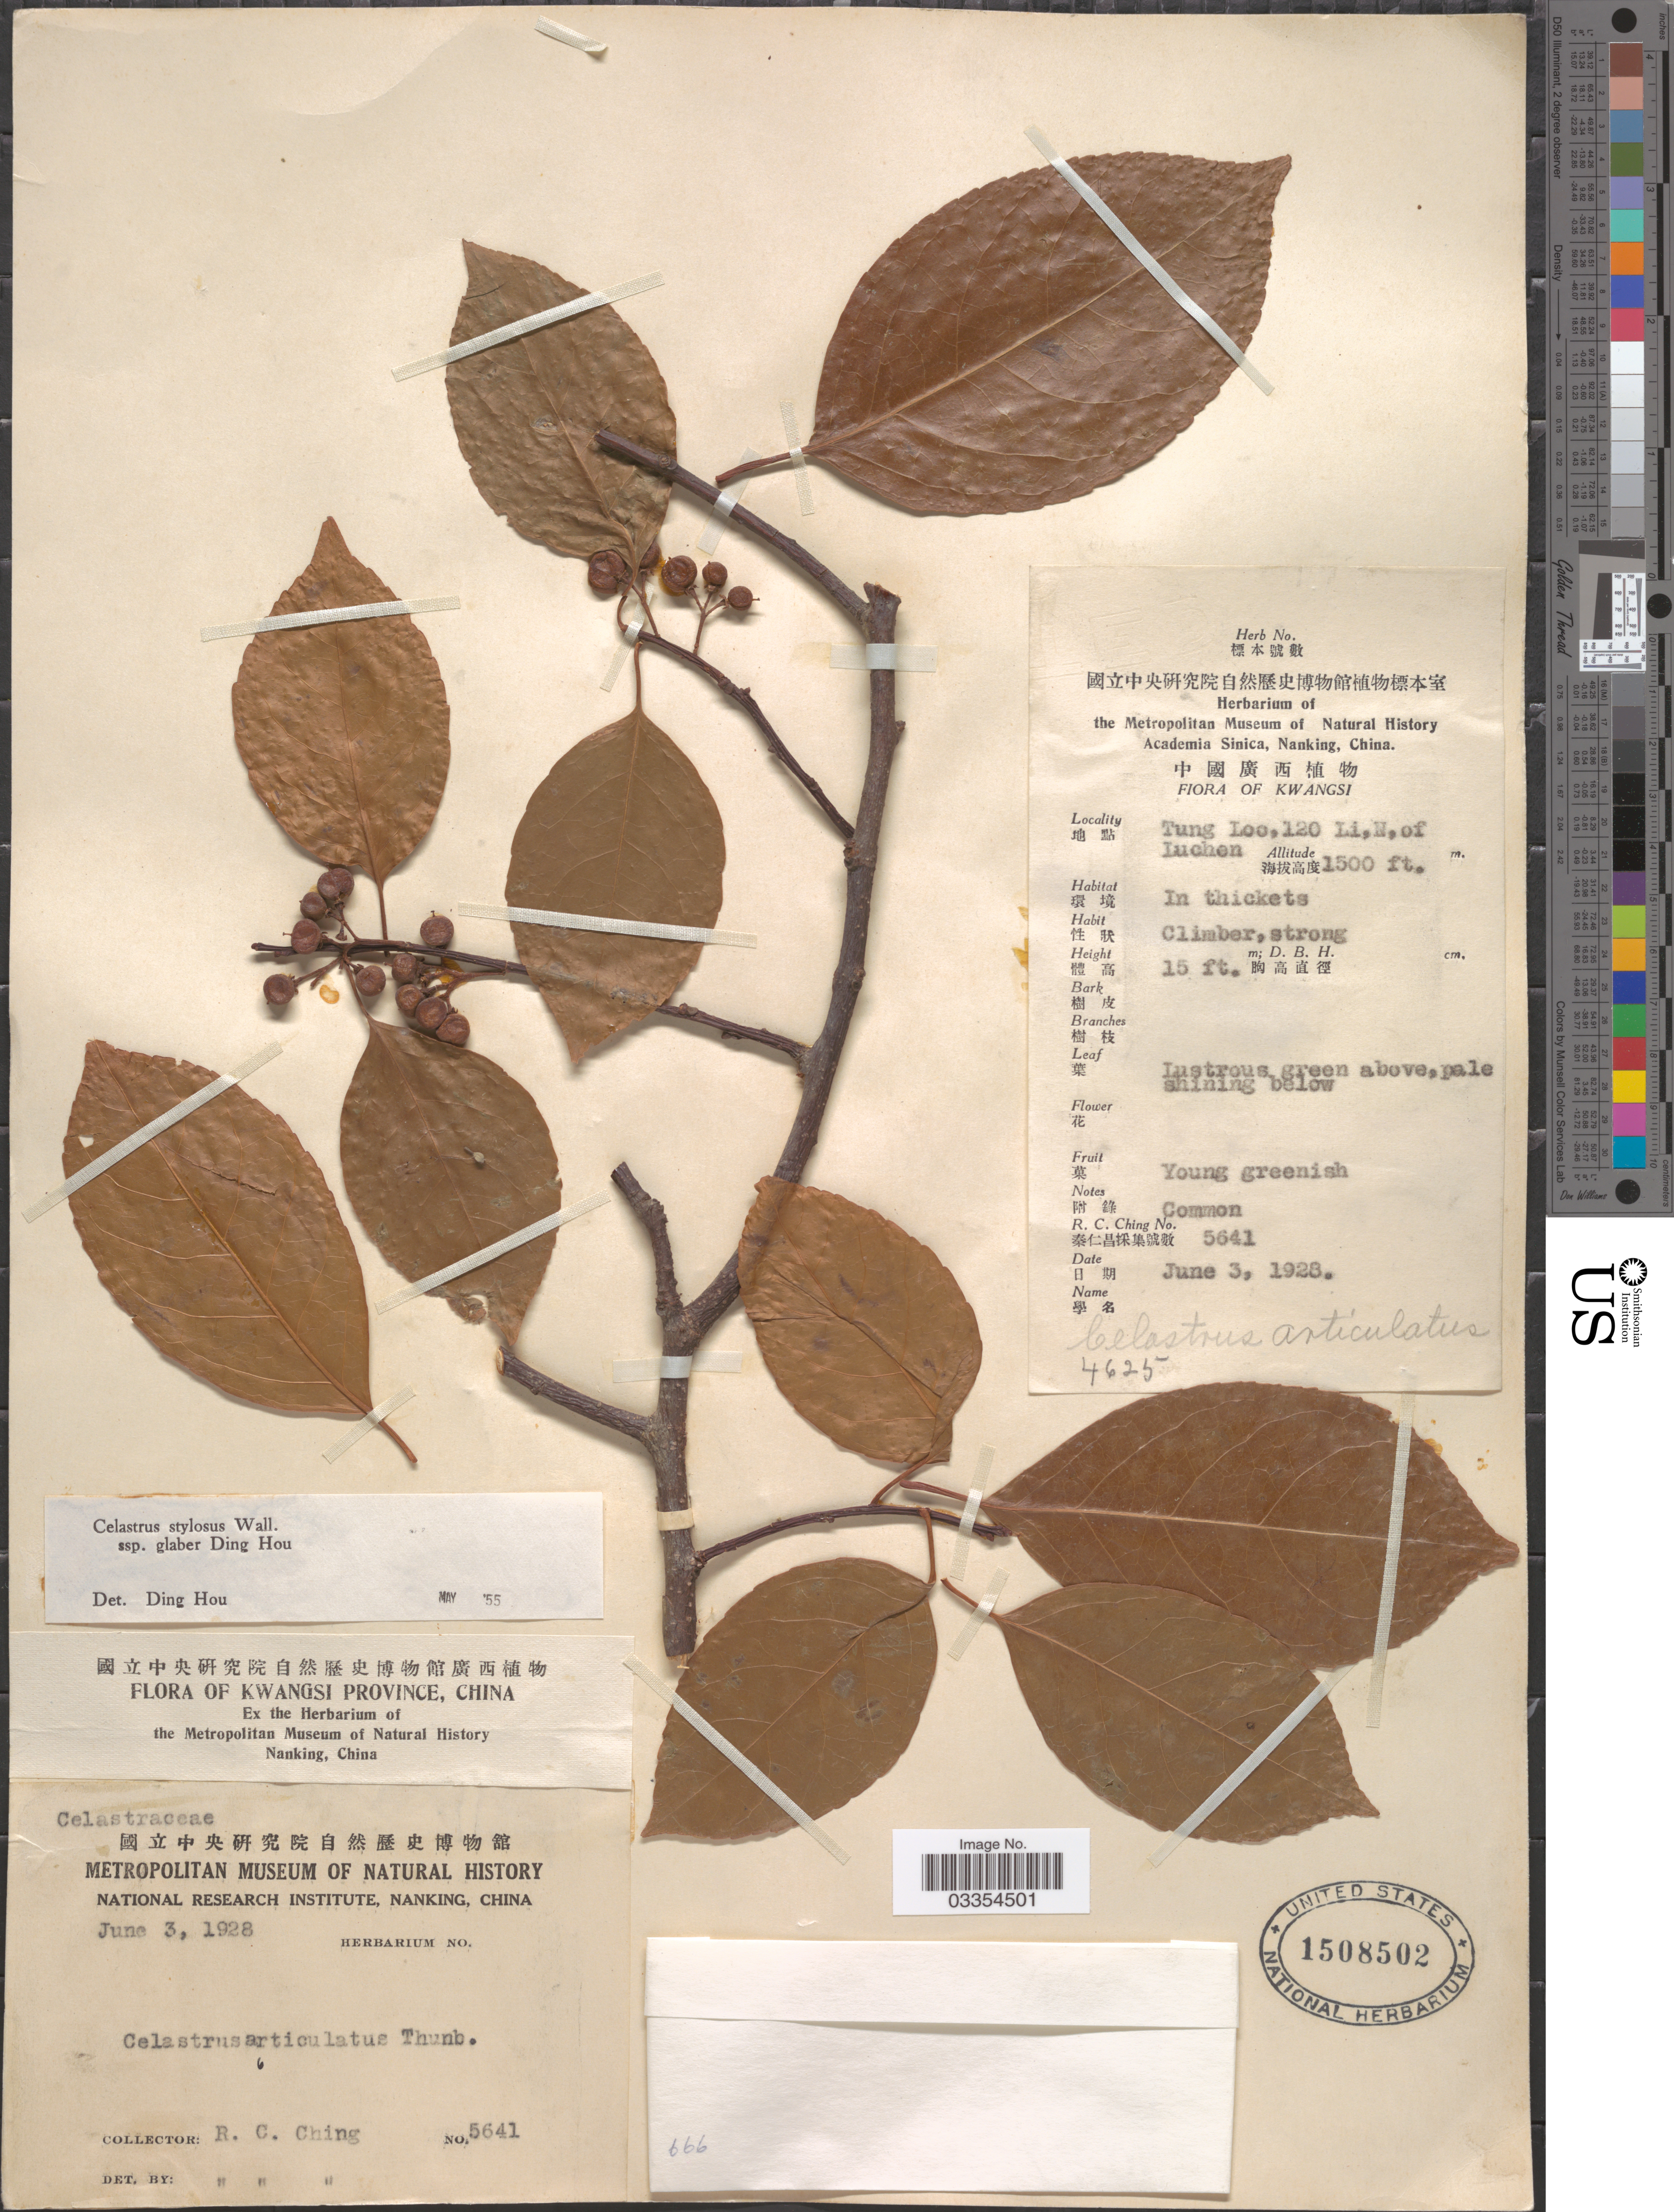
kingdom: Plantae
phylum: Tracheophyta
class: Magnoliopsida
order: Celastrales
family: Celastraceae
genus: Celastrus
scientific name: Celastrus stylosus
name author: Wall.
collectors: R. C. Ching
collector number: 5641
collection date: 1928-06-03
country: China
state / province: Guangxi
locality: Kwangsi, Tung Loo, 120 Li, N. of Luchen.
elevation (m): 457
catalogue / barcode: US 1508502